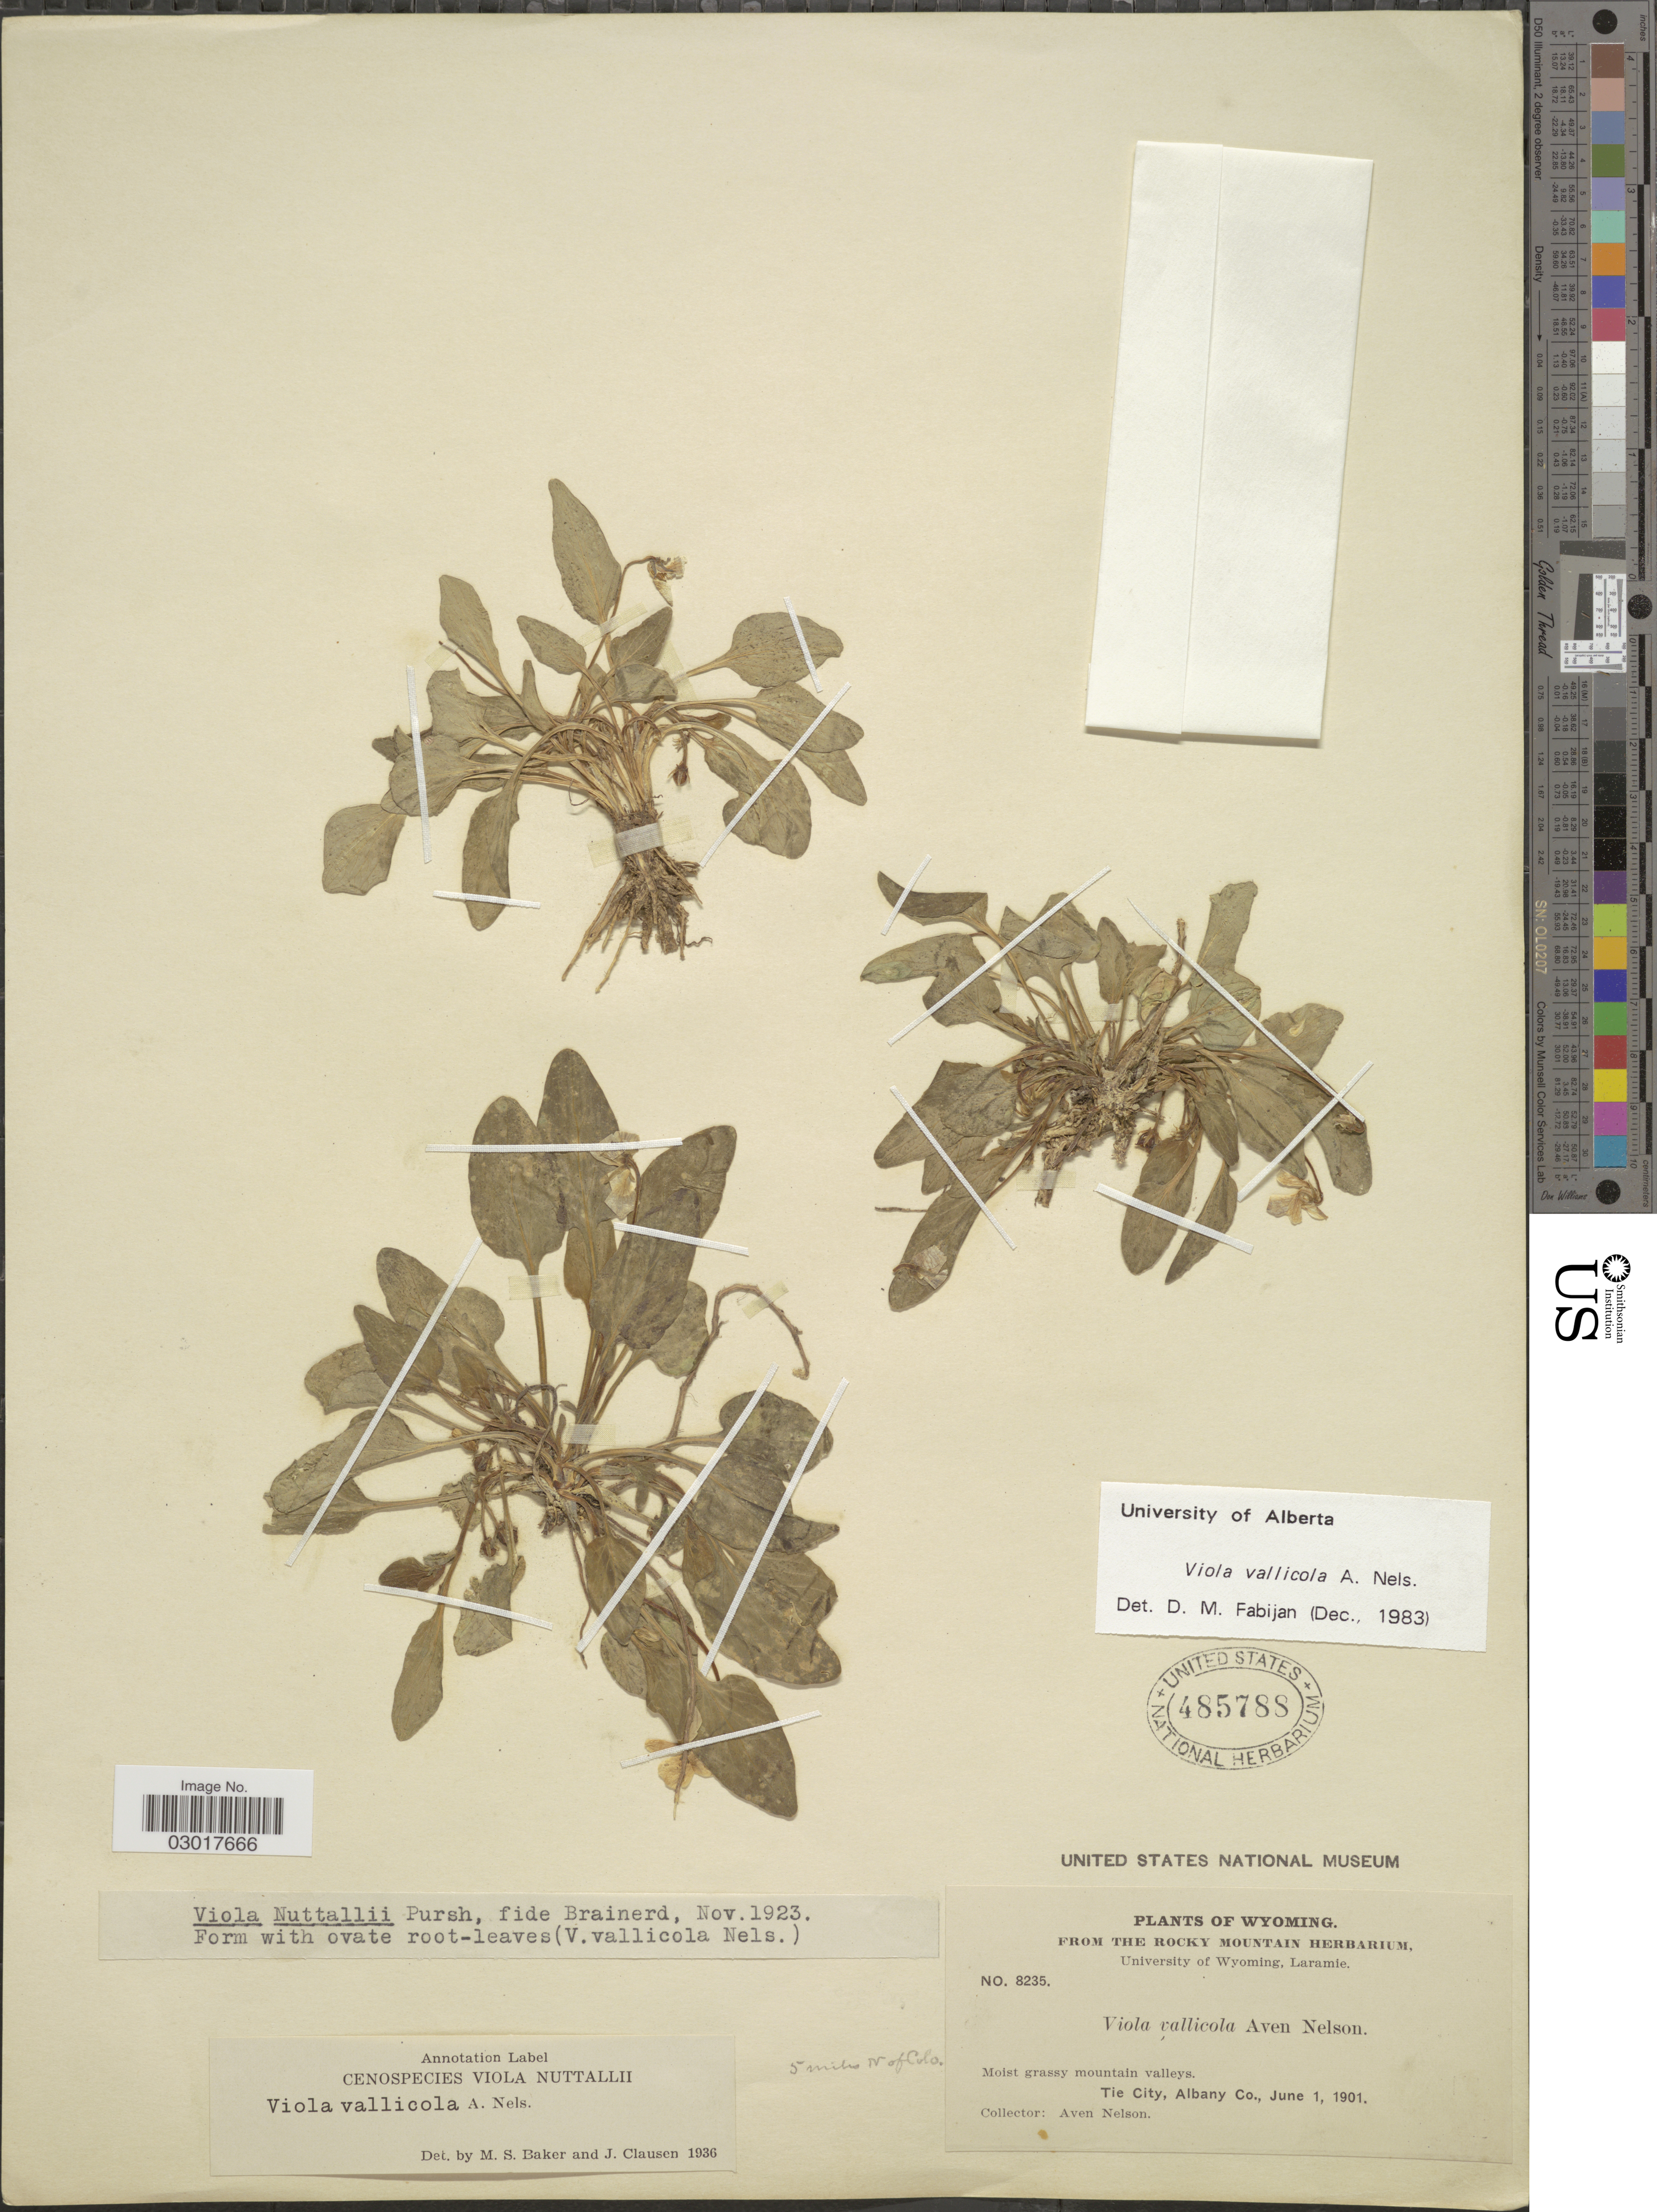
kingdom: Plantae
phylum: Tracheophyta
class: Magnoliopsida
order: Malpighiales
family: Violaceae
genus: Viola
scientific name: Viola vallicola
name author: A. Nelson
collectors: A. Nelson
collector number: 8235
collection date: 1901-06-01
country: United States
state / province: Wyoming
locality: Tie City, Albany Co. 5 miles N of Colo.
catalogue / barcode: US 485788